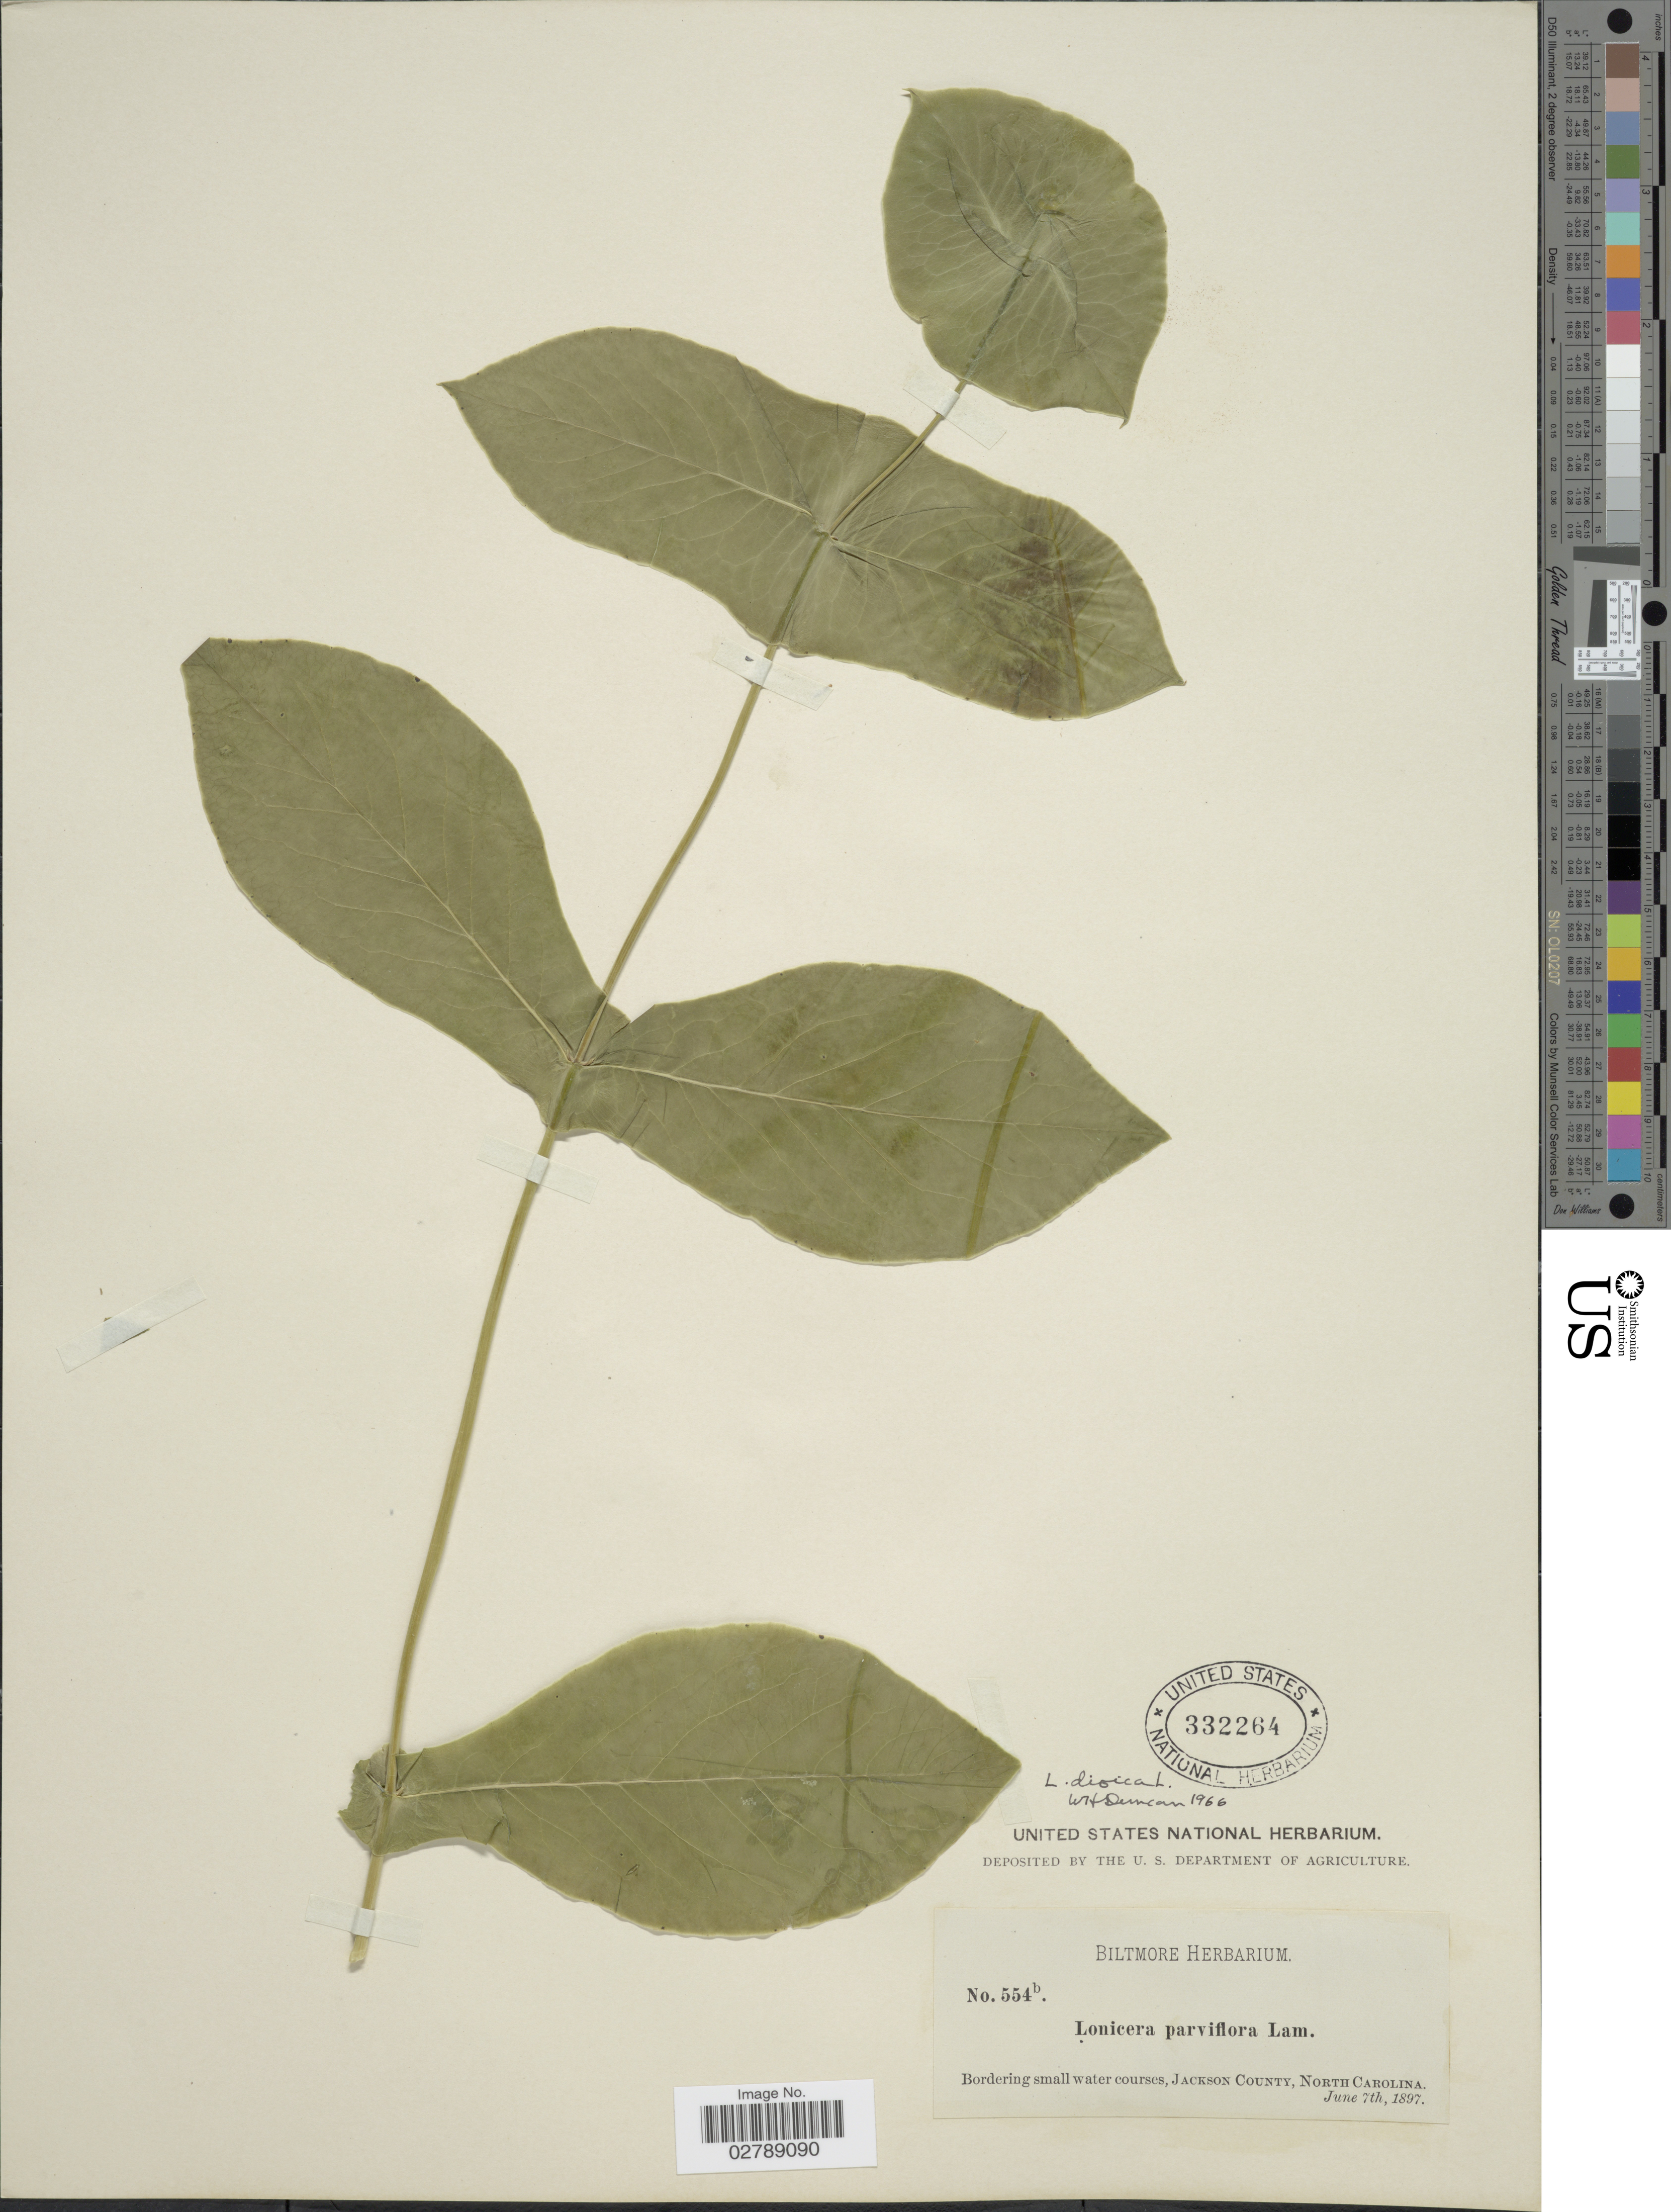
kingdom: Plantae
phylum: Tracheophyta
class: Magnoliopsida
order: Dipsacales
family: Caprifoliaceae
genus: Lonicera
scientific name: Lonicera dioica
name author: L.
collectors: ex herb. Biltmore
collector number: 554b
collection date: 1897-06-07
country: United States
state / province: North Carolina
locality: Bordering small water courses, Jackson County.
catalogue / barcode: US 332264